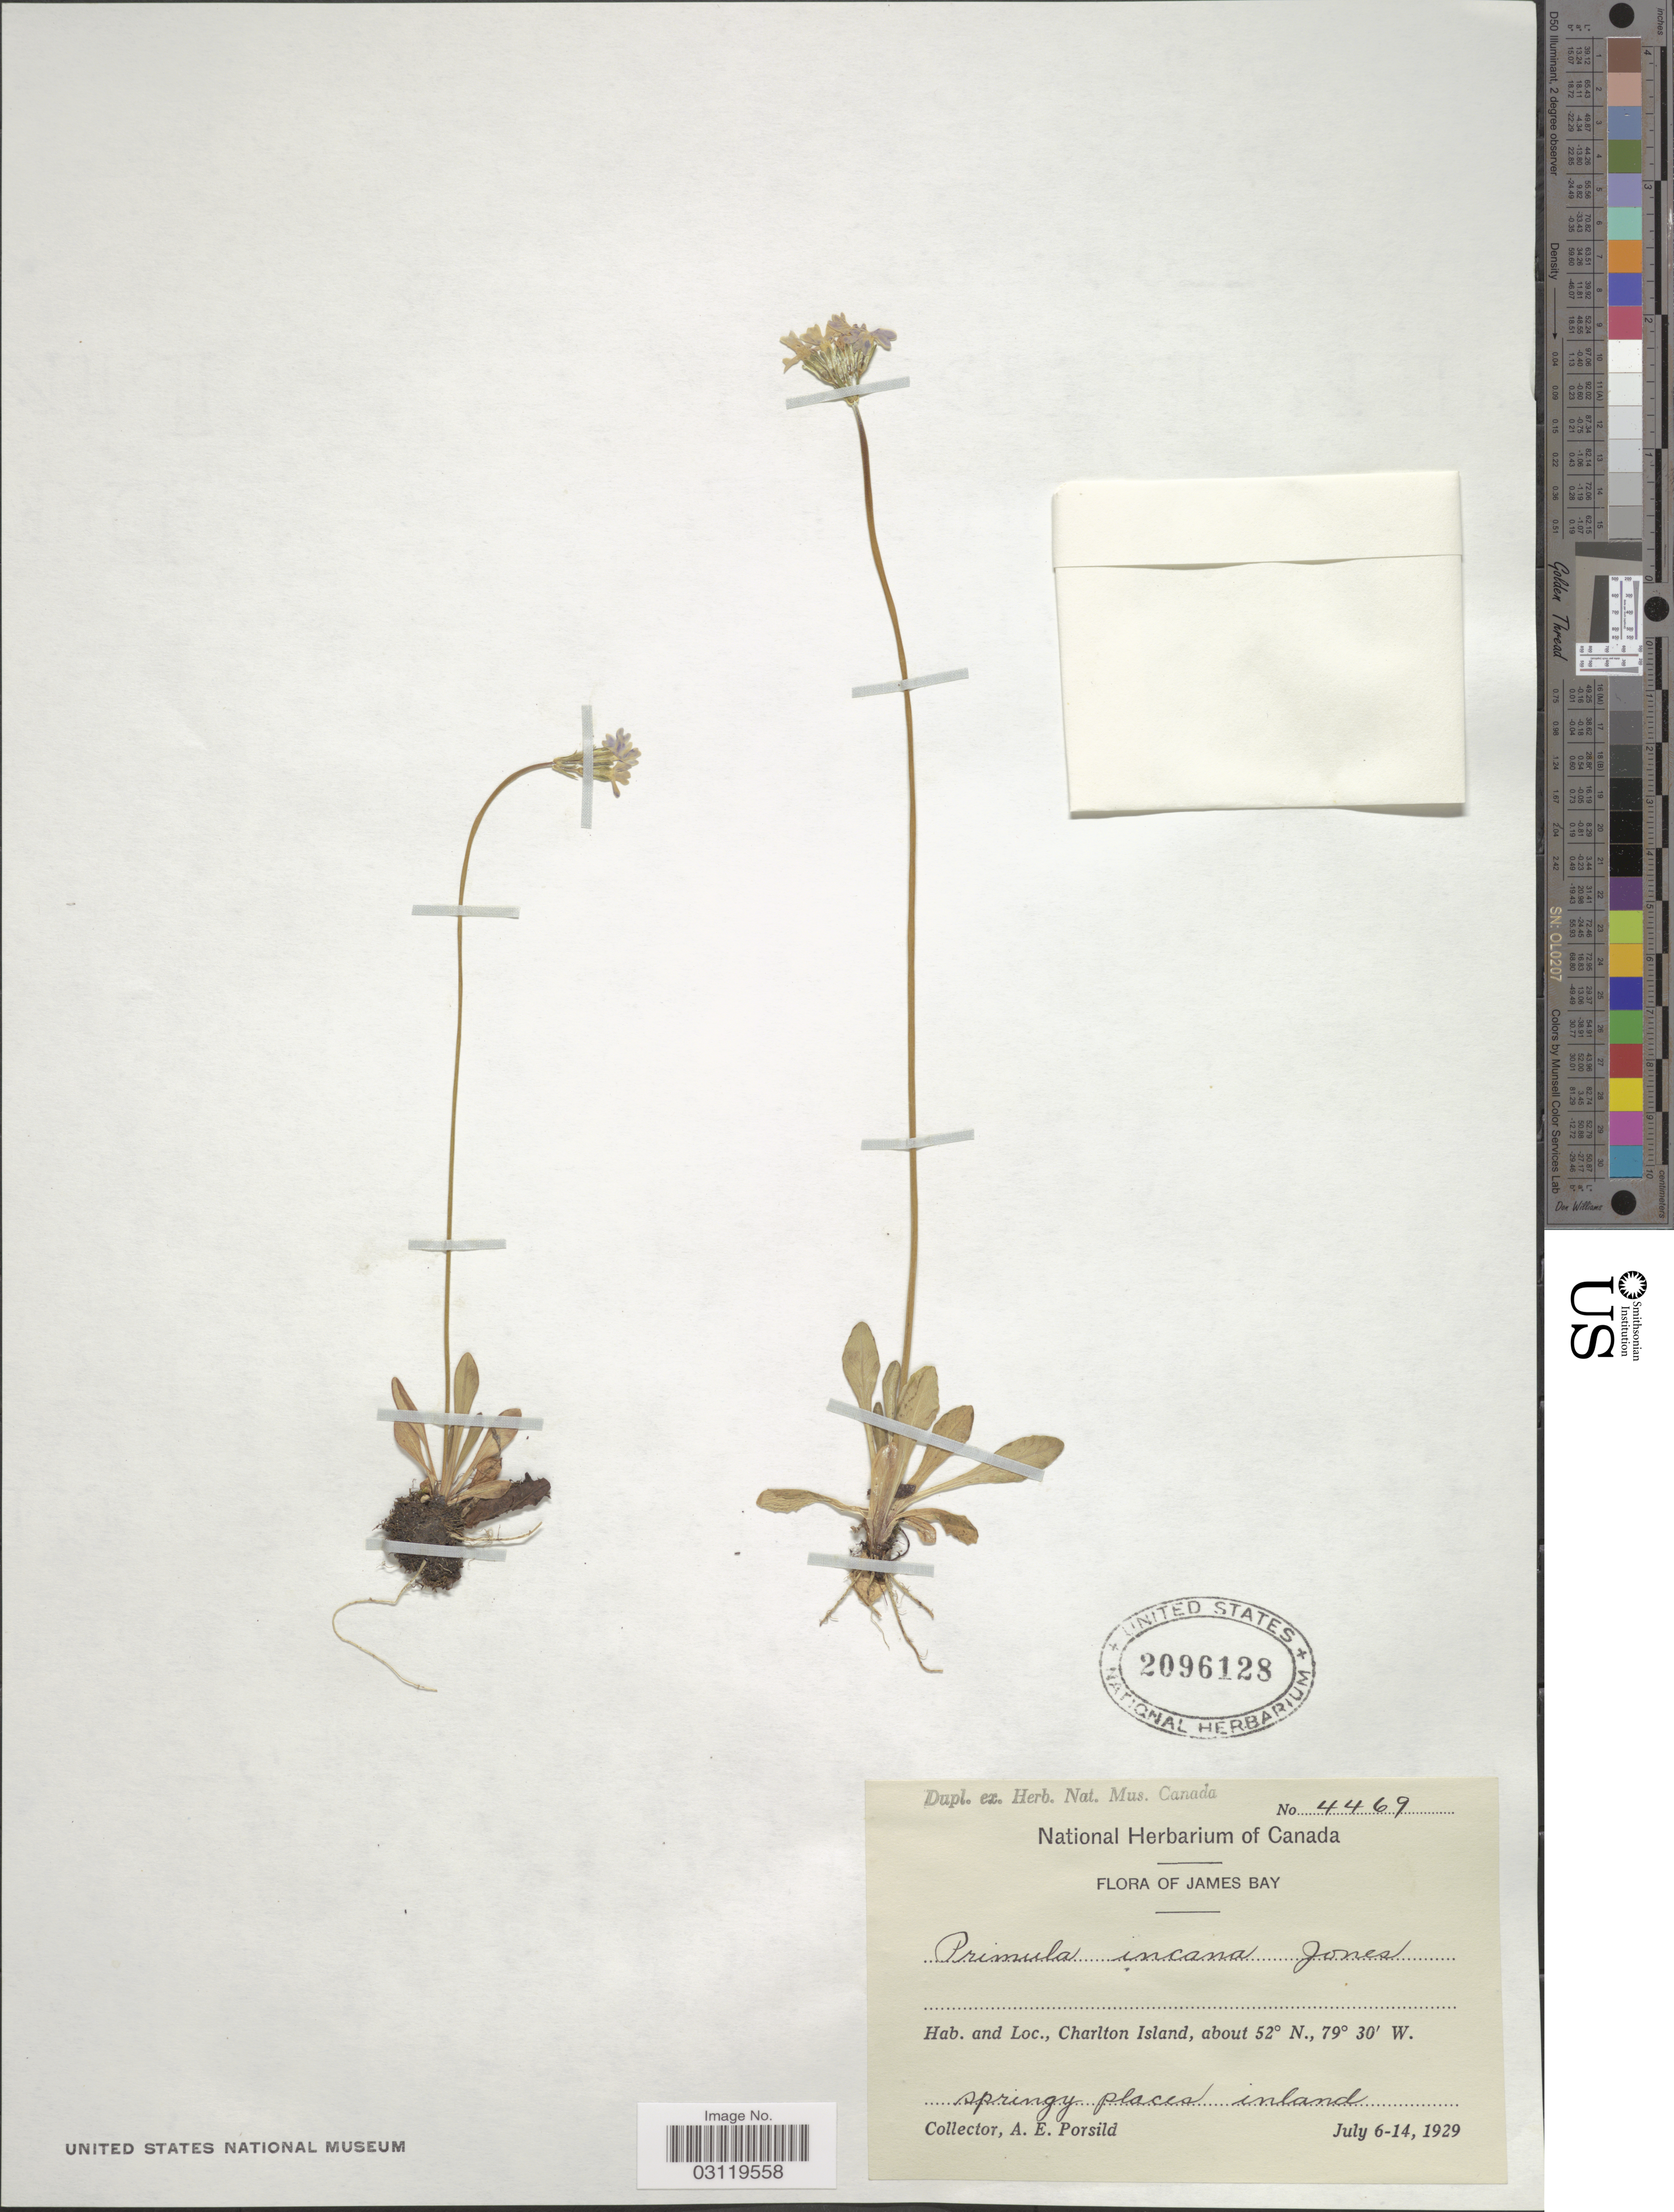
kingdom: Plantae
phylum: Tracheophyta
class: Magnoliopsida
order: Ericales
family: Primulaceae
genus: Primula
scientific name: Primula incana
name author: M.E. Jones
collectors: A. E. Porsild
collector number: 4469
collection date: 1929-07-06/1929-07-14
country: Canada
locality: James Bay, Charlton Island.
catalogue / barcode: US 2096128